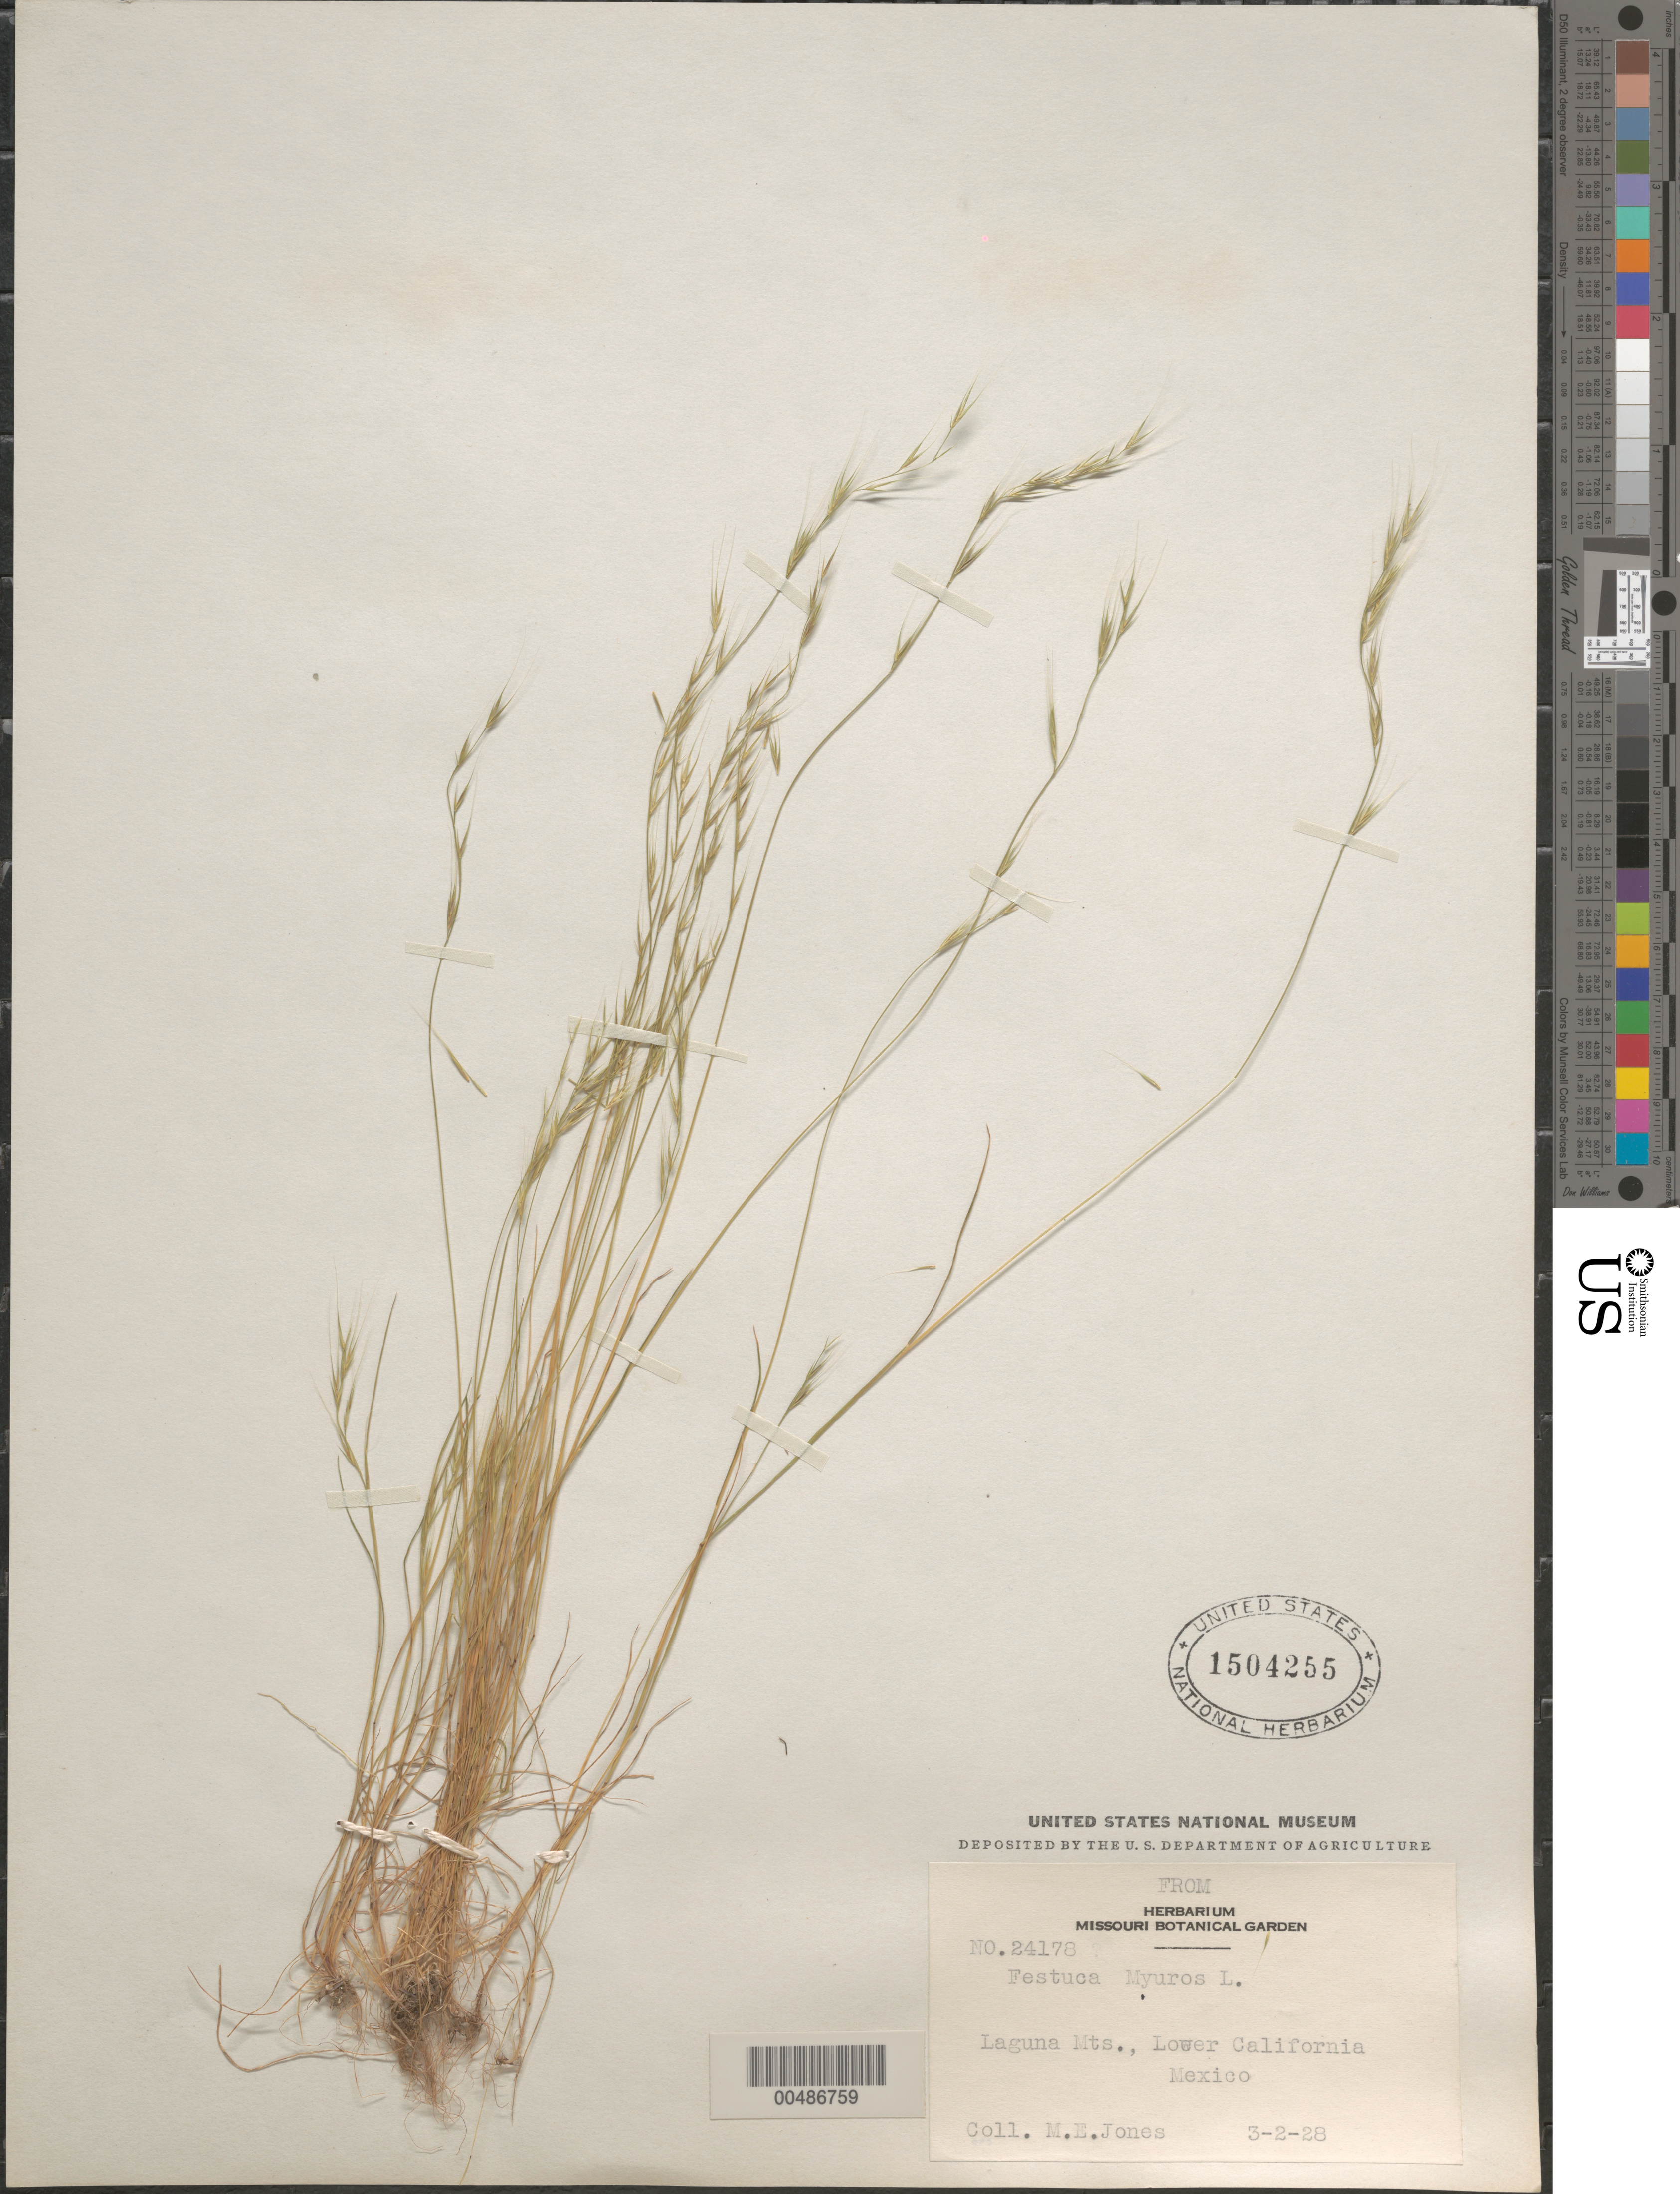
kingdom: Plantae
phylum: Tracheophyta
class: Liliopsida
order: Poales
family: Poaceae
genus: Festuca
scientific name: Festuca myuros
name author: L.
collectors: M. E. Jones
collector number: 24178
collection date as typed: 3 Feb 1928 or 2 Mar 1928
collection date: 1928-02-03 or 1928-03-02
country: Mexico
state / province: Baja California Norte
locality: Laguna Mts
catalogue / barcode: US 1504255